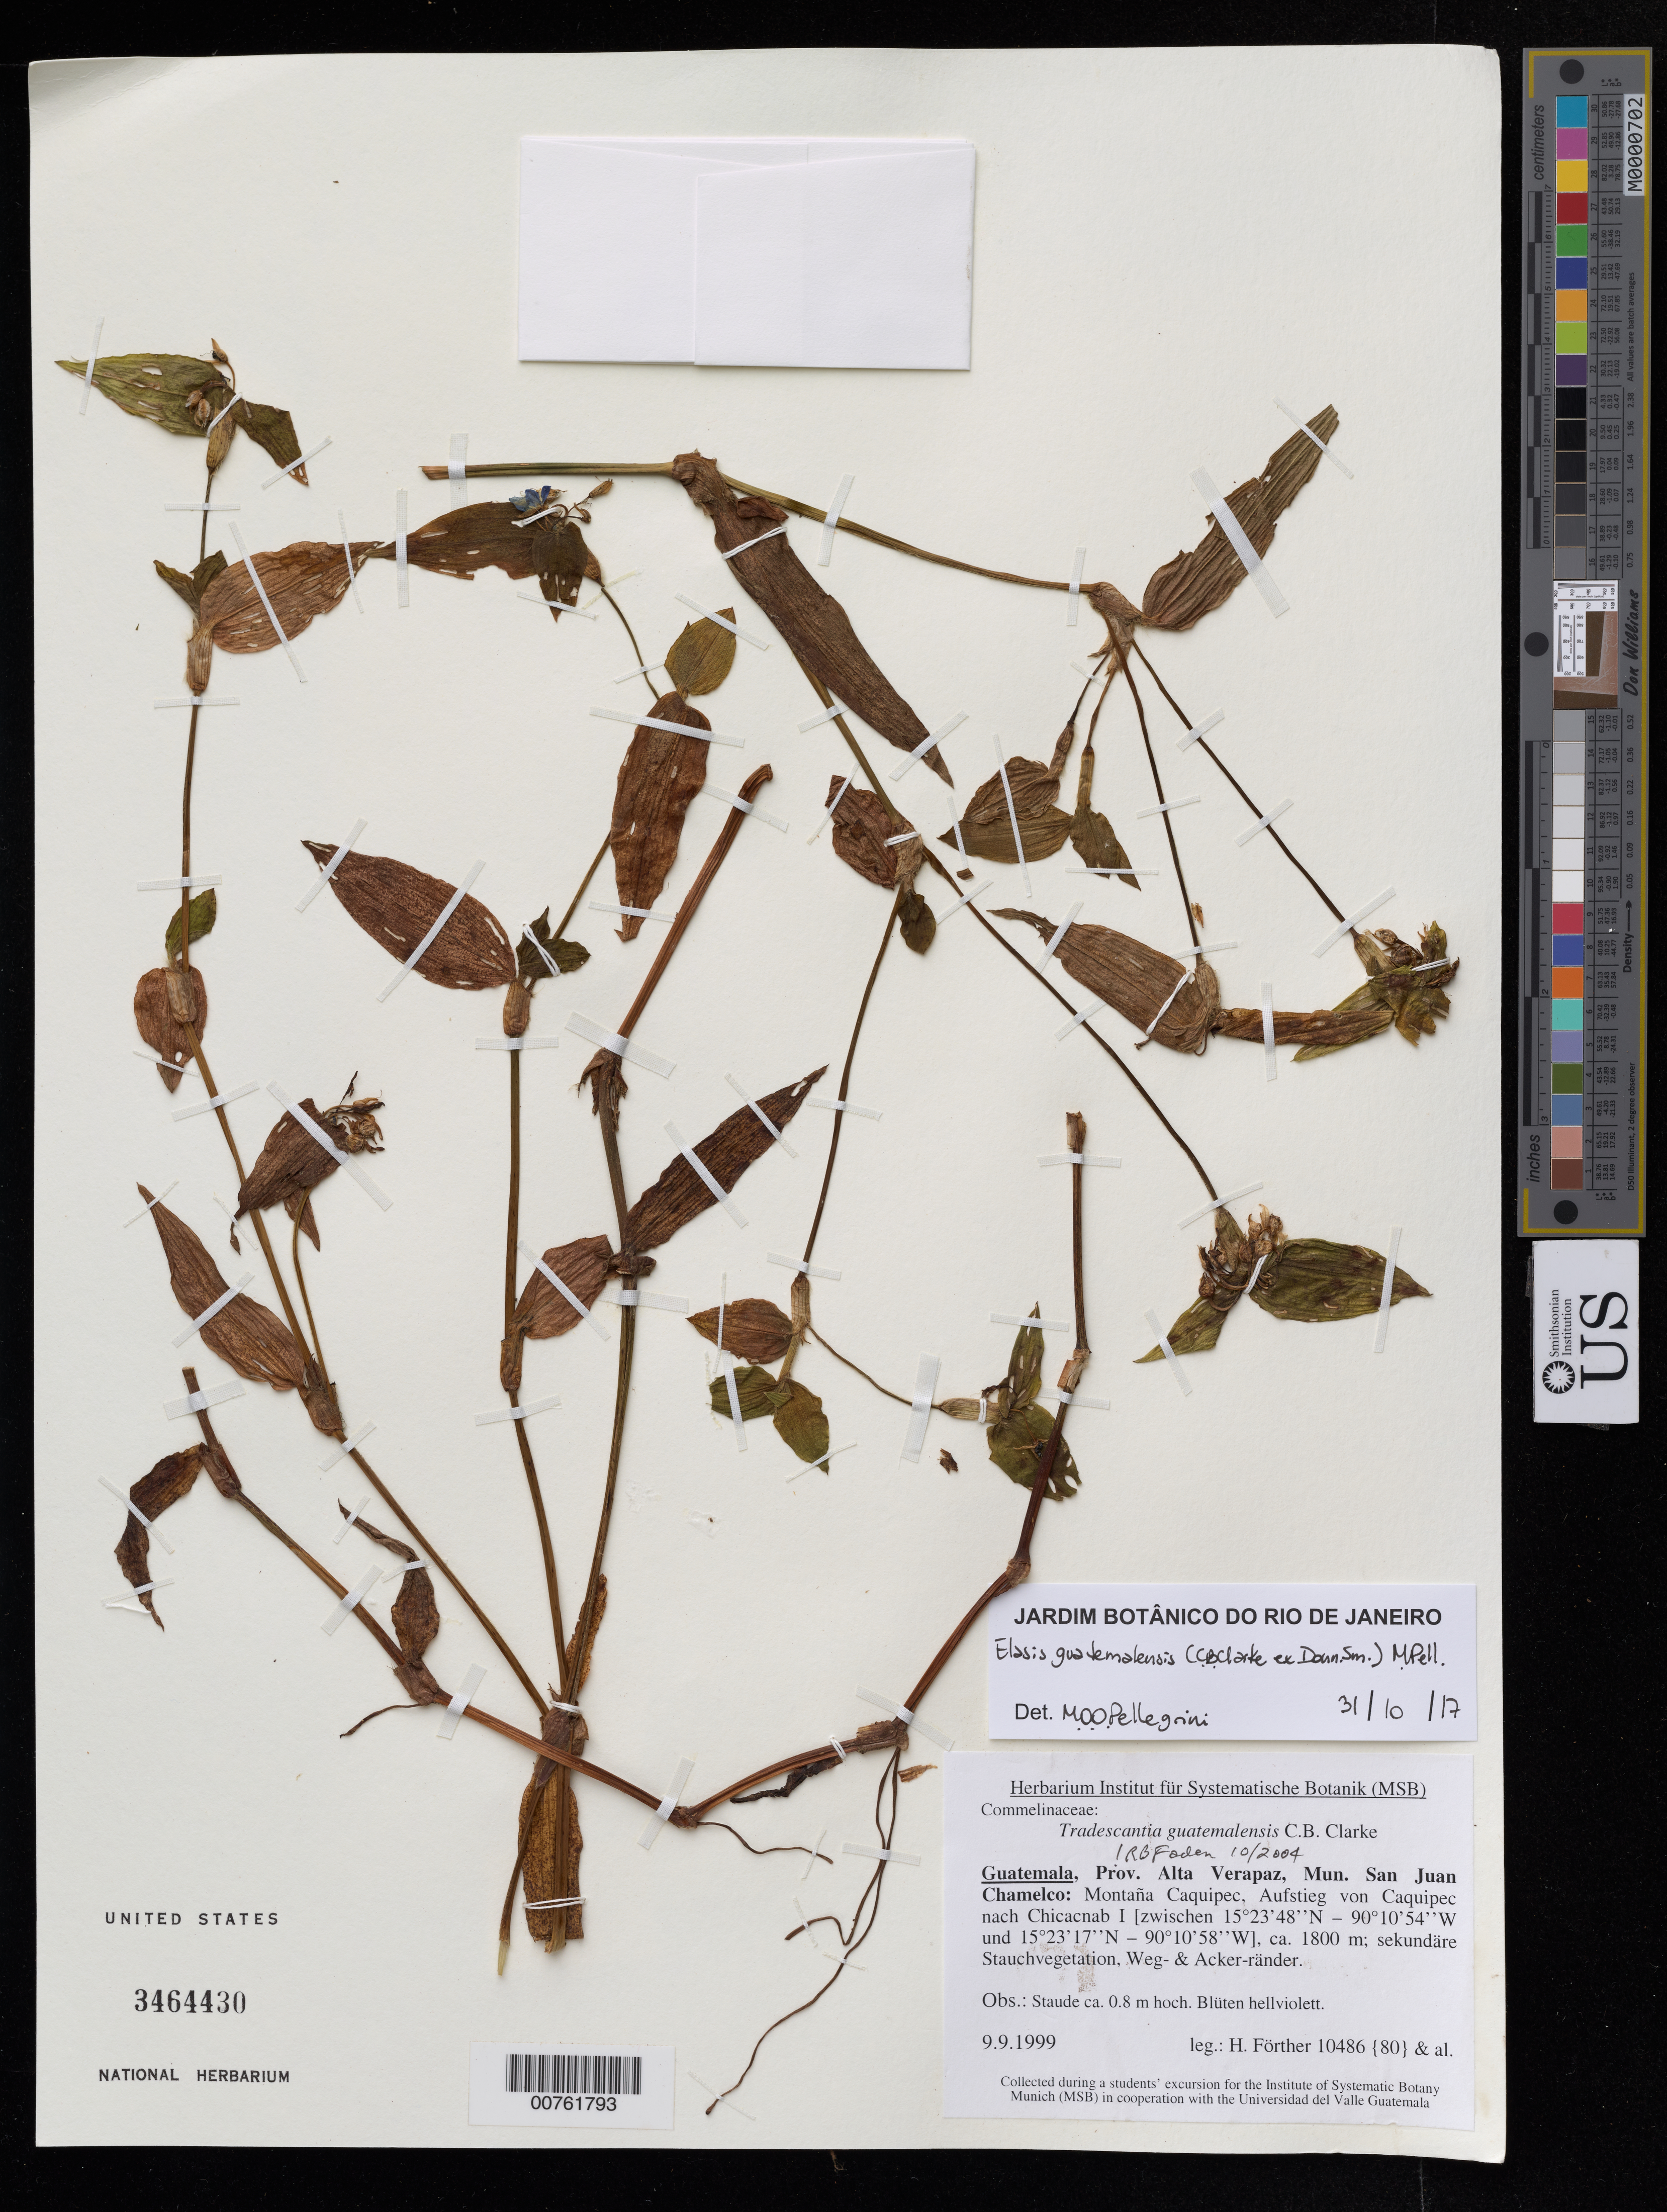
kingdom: Plantae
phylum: Tracheophyta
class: Liliopsida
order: Commelinales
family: Commelinaceae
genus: Elasis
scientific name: Elasis guatemalensis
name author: (C.B. Clarke ex Donn. Sm.) M. Pell.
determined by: Pellegrini, M. O. de Oliveira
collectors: H. Fôrther et al.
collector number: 10486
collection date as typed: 09 Sep 1999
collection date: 1999-09-09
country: Guatemala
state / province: Alta Verapaz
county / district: San Juan Chamelco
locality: Montaria Caquipec.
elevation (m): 2100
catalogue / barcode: US 3464430